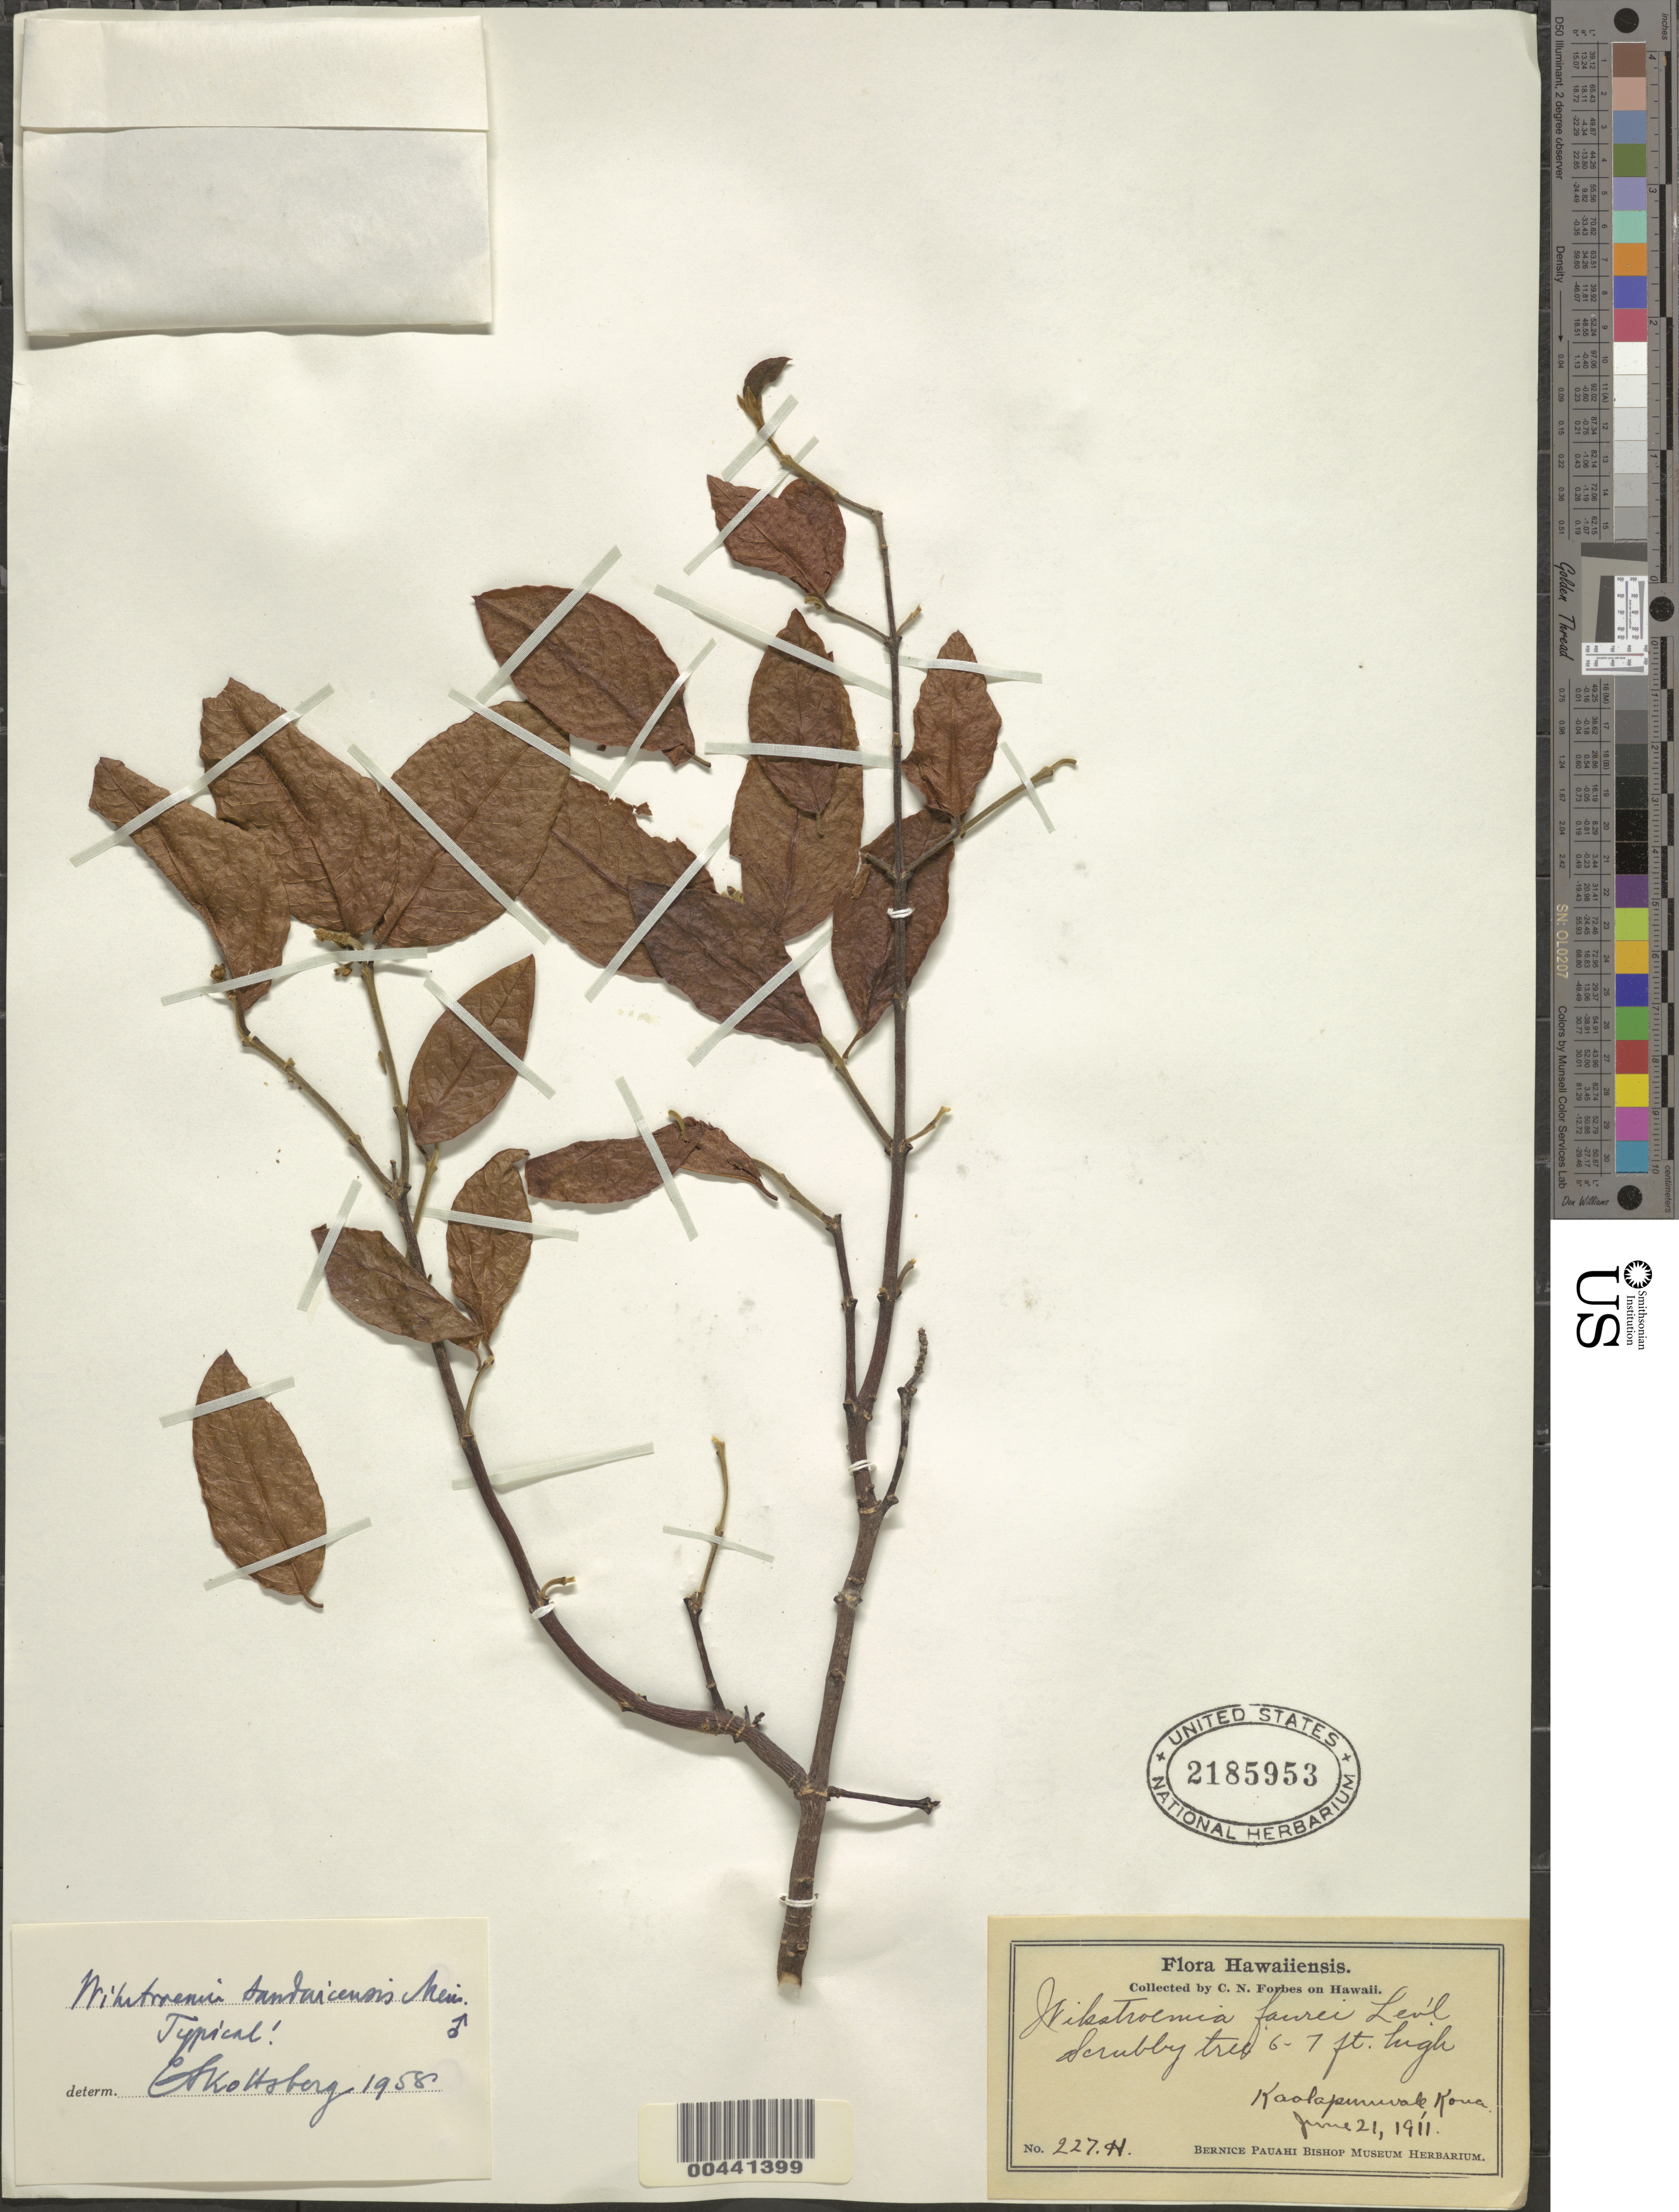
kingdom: Plantae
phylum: Tracheophyta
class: Magnoliopsida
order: Malvales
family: Thymelaeaceae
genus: Wikstroemia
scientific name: Wikstroemia sandwicensis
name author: Meisn.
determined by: Skottsberg, C. J. F.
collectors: C. N. Forbes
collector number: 227.H.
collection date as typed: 21 Jun 1911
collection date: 1911-06-21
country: United States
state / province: Hawaii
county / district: Hawaii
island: Hawaii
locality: Koolapuuwale, Kona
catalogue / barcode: US 2185953